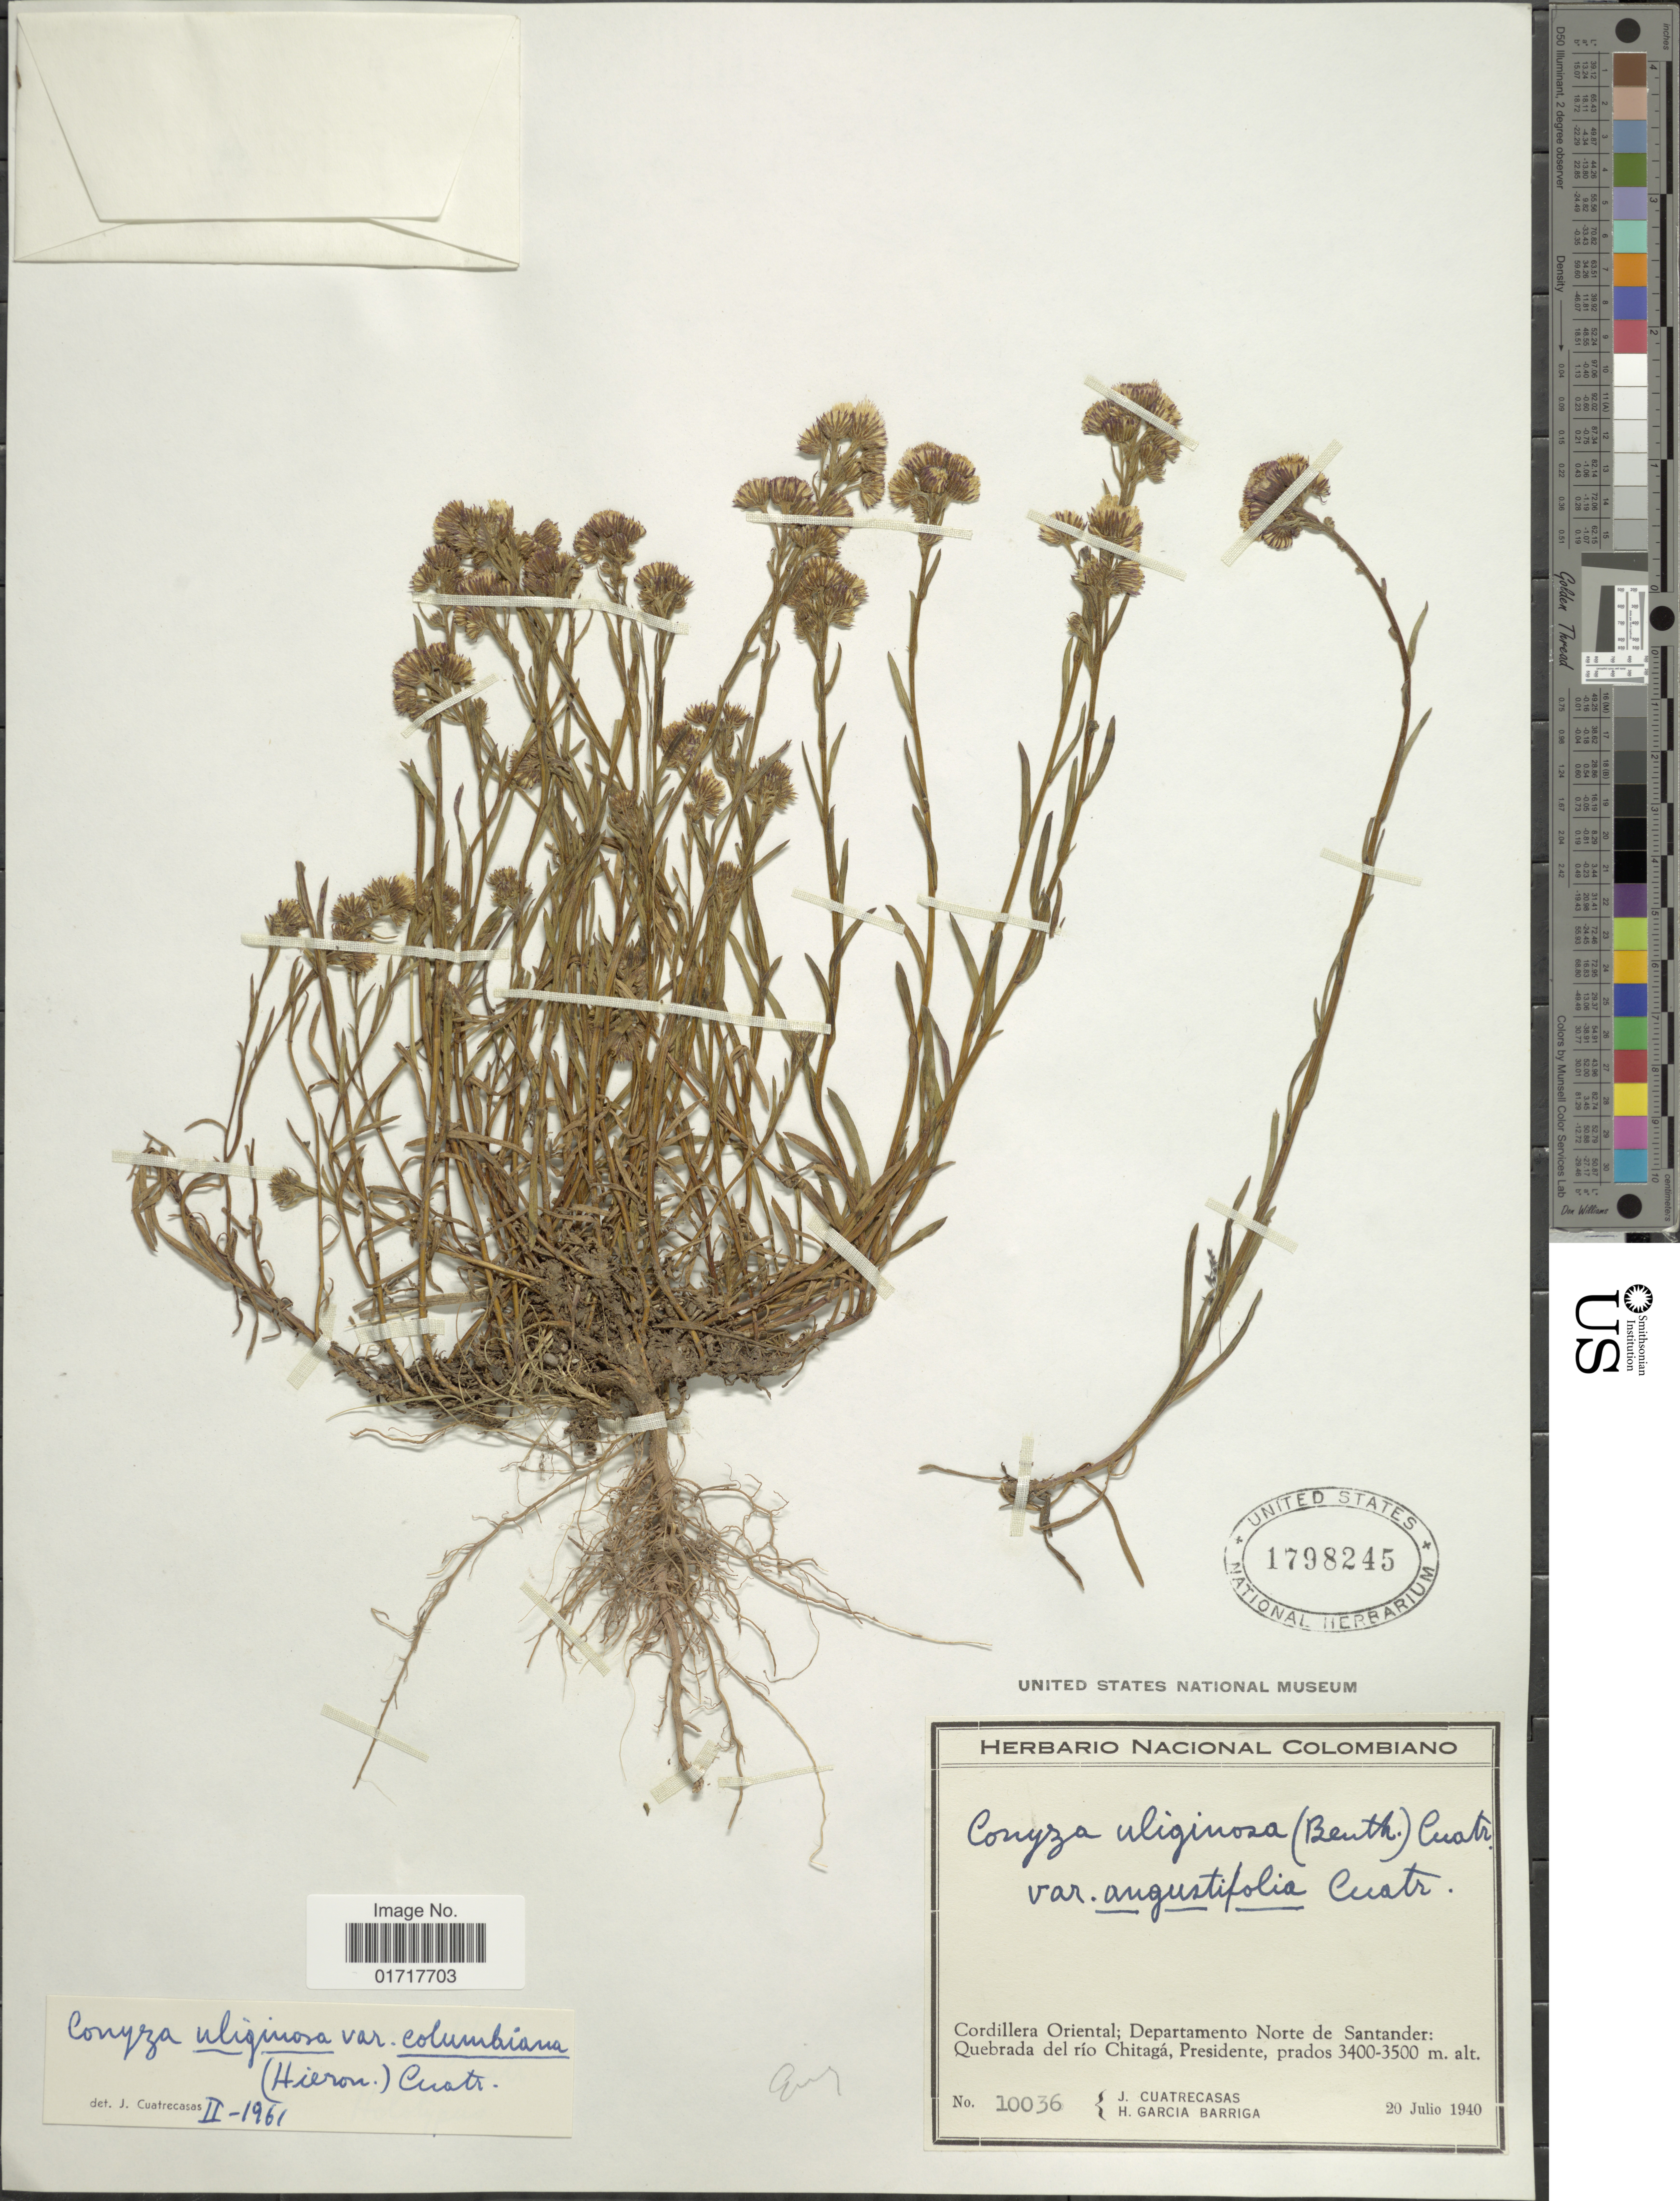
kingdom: Plantae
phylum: Tracheophyta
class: Magnoliopsida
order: Asterales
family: Asteraceae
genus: Conyza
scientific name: Conyza uliginosa var. colimbiana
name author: (Hieron.) Cuatrec.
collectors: J. Cuatrecasas & H. García Barriga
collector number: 10036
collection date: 1940-07-20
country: Colombia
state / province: Norte de Santander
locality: Cordillera Oriental: Departamento Norte de Santander: Quebrada del rio Chitaga, Presidente.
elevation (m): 3400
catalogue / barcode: US 1798245